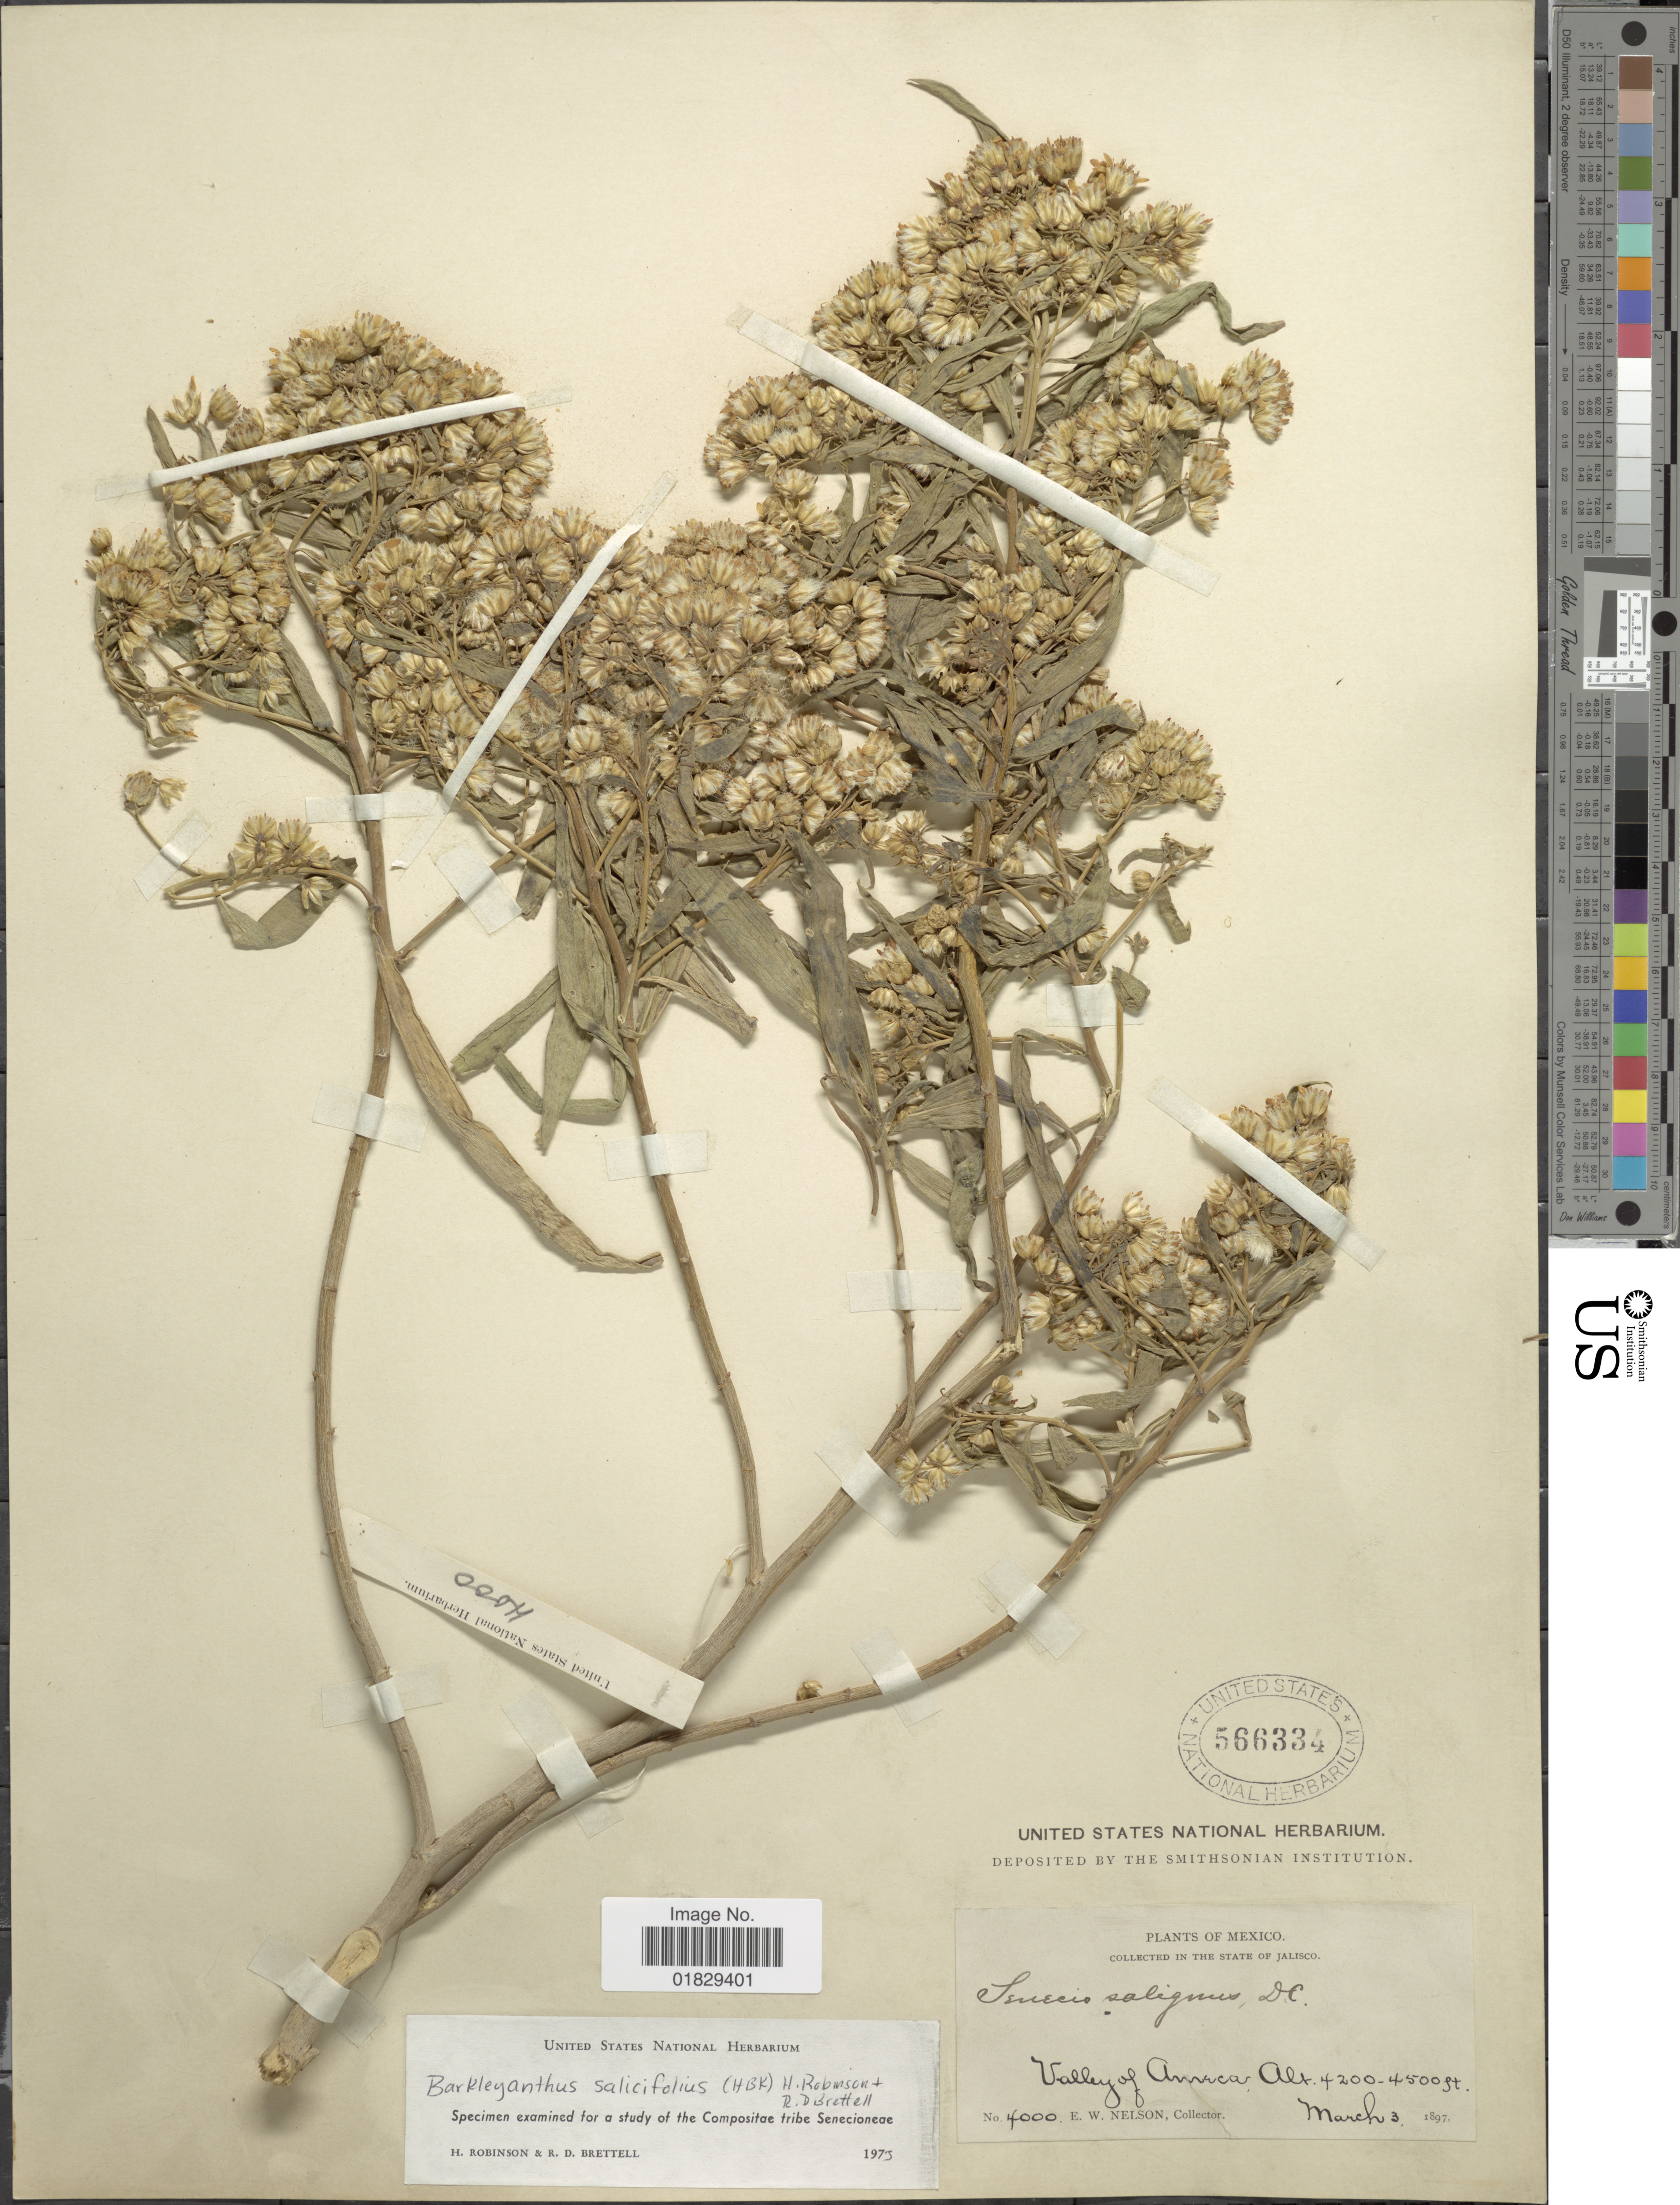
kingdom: Plantae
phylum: Tracheophyta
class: Magnoliopsida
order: Asterales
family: Asteraceae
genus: Barkleyanthus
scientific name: Barkleyanthus salicifolius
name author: (Kunth) H. Rob. & Brettell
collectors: E. W. Nelson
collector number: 4000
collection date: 1897-03-03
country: Mexico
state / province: Jalisco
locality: In the state of Jalisco. Valley of Ameca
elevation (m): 1280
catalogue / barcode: US 566334